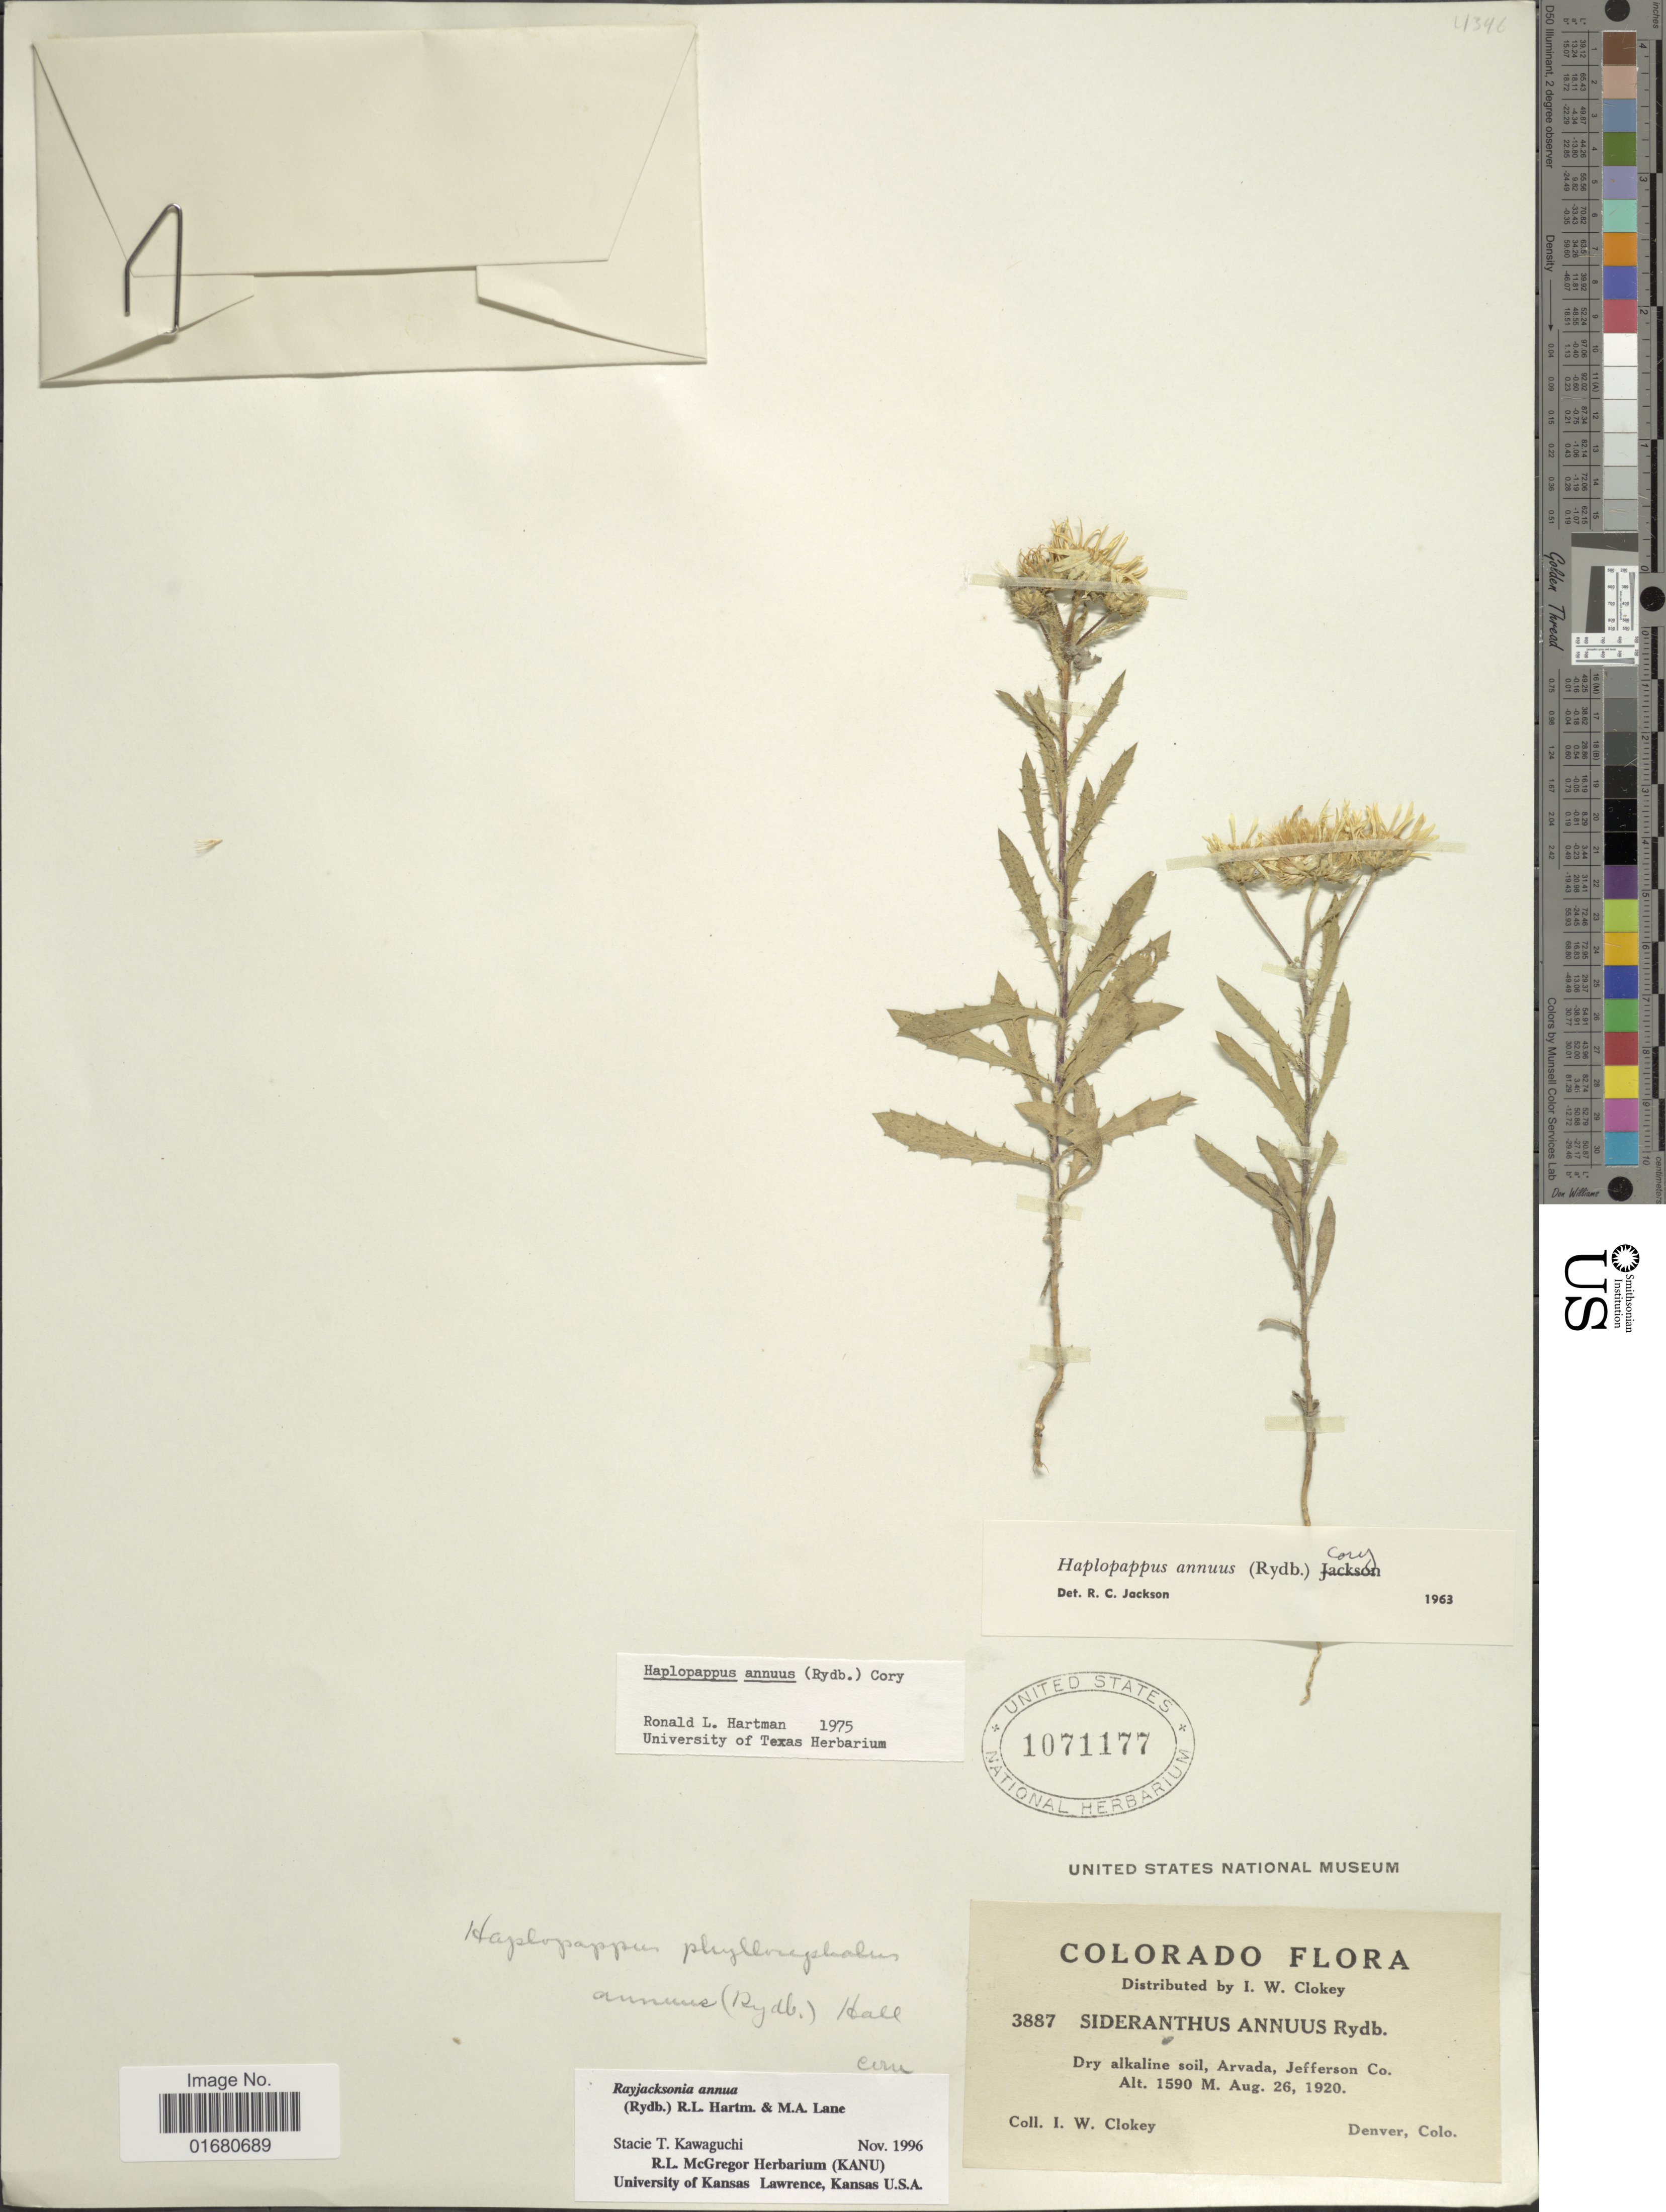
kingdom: Plantae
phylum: Tracheophyta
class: Magnoliopsida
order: Asterales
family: Asteraceae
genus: Rayjacksonia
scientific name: Rayjacksonia annua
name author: (Rydb.) R.L. Hartm. & M.A. Lane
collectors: I. W. Clokey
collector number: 3887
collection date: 1920-08-26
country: United States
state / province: Colorado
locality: Arvada, Jefferson Co., Denver, Colo.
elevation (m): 1590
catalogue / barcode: US 1071177